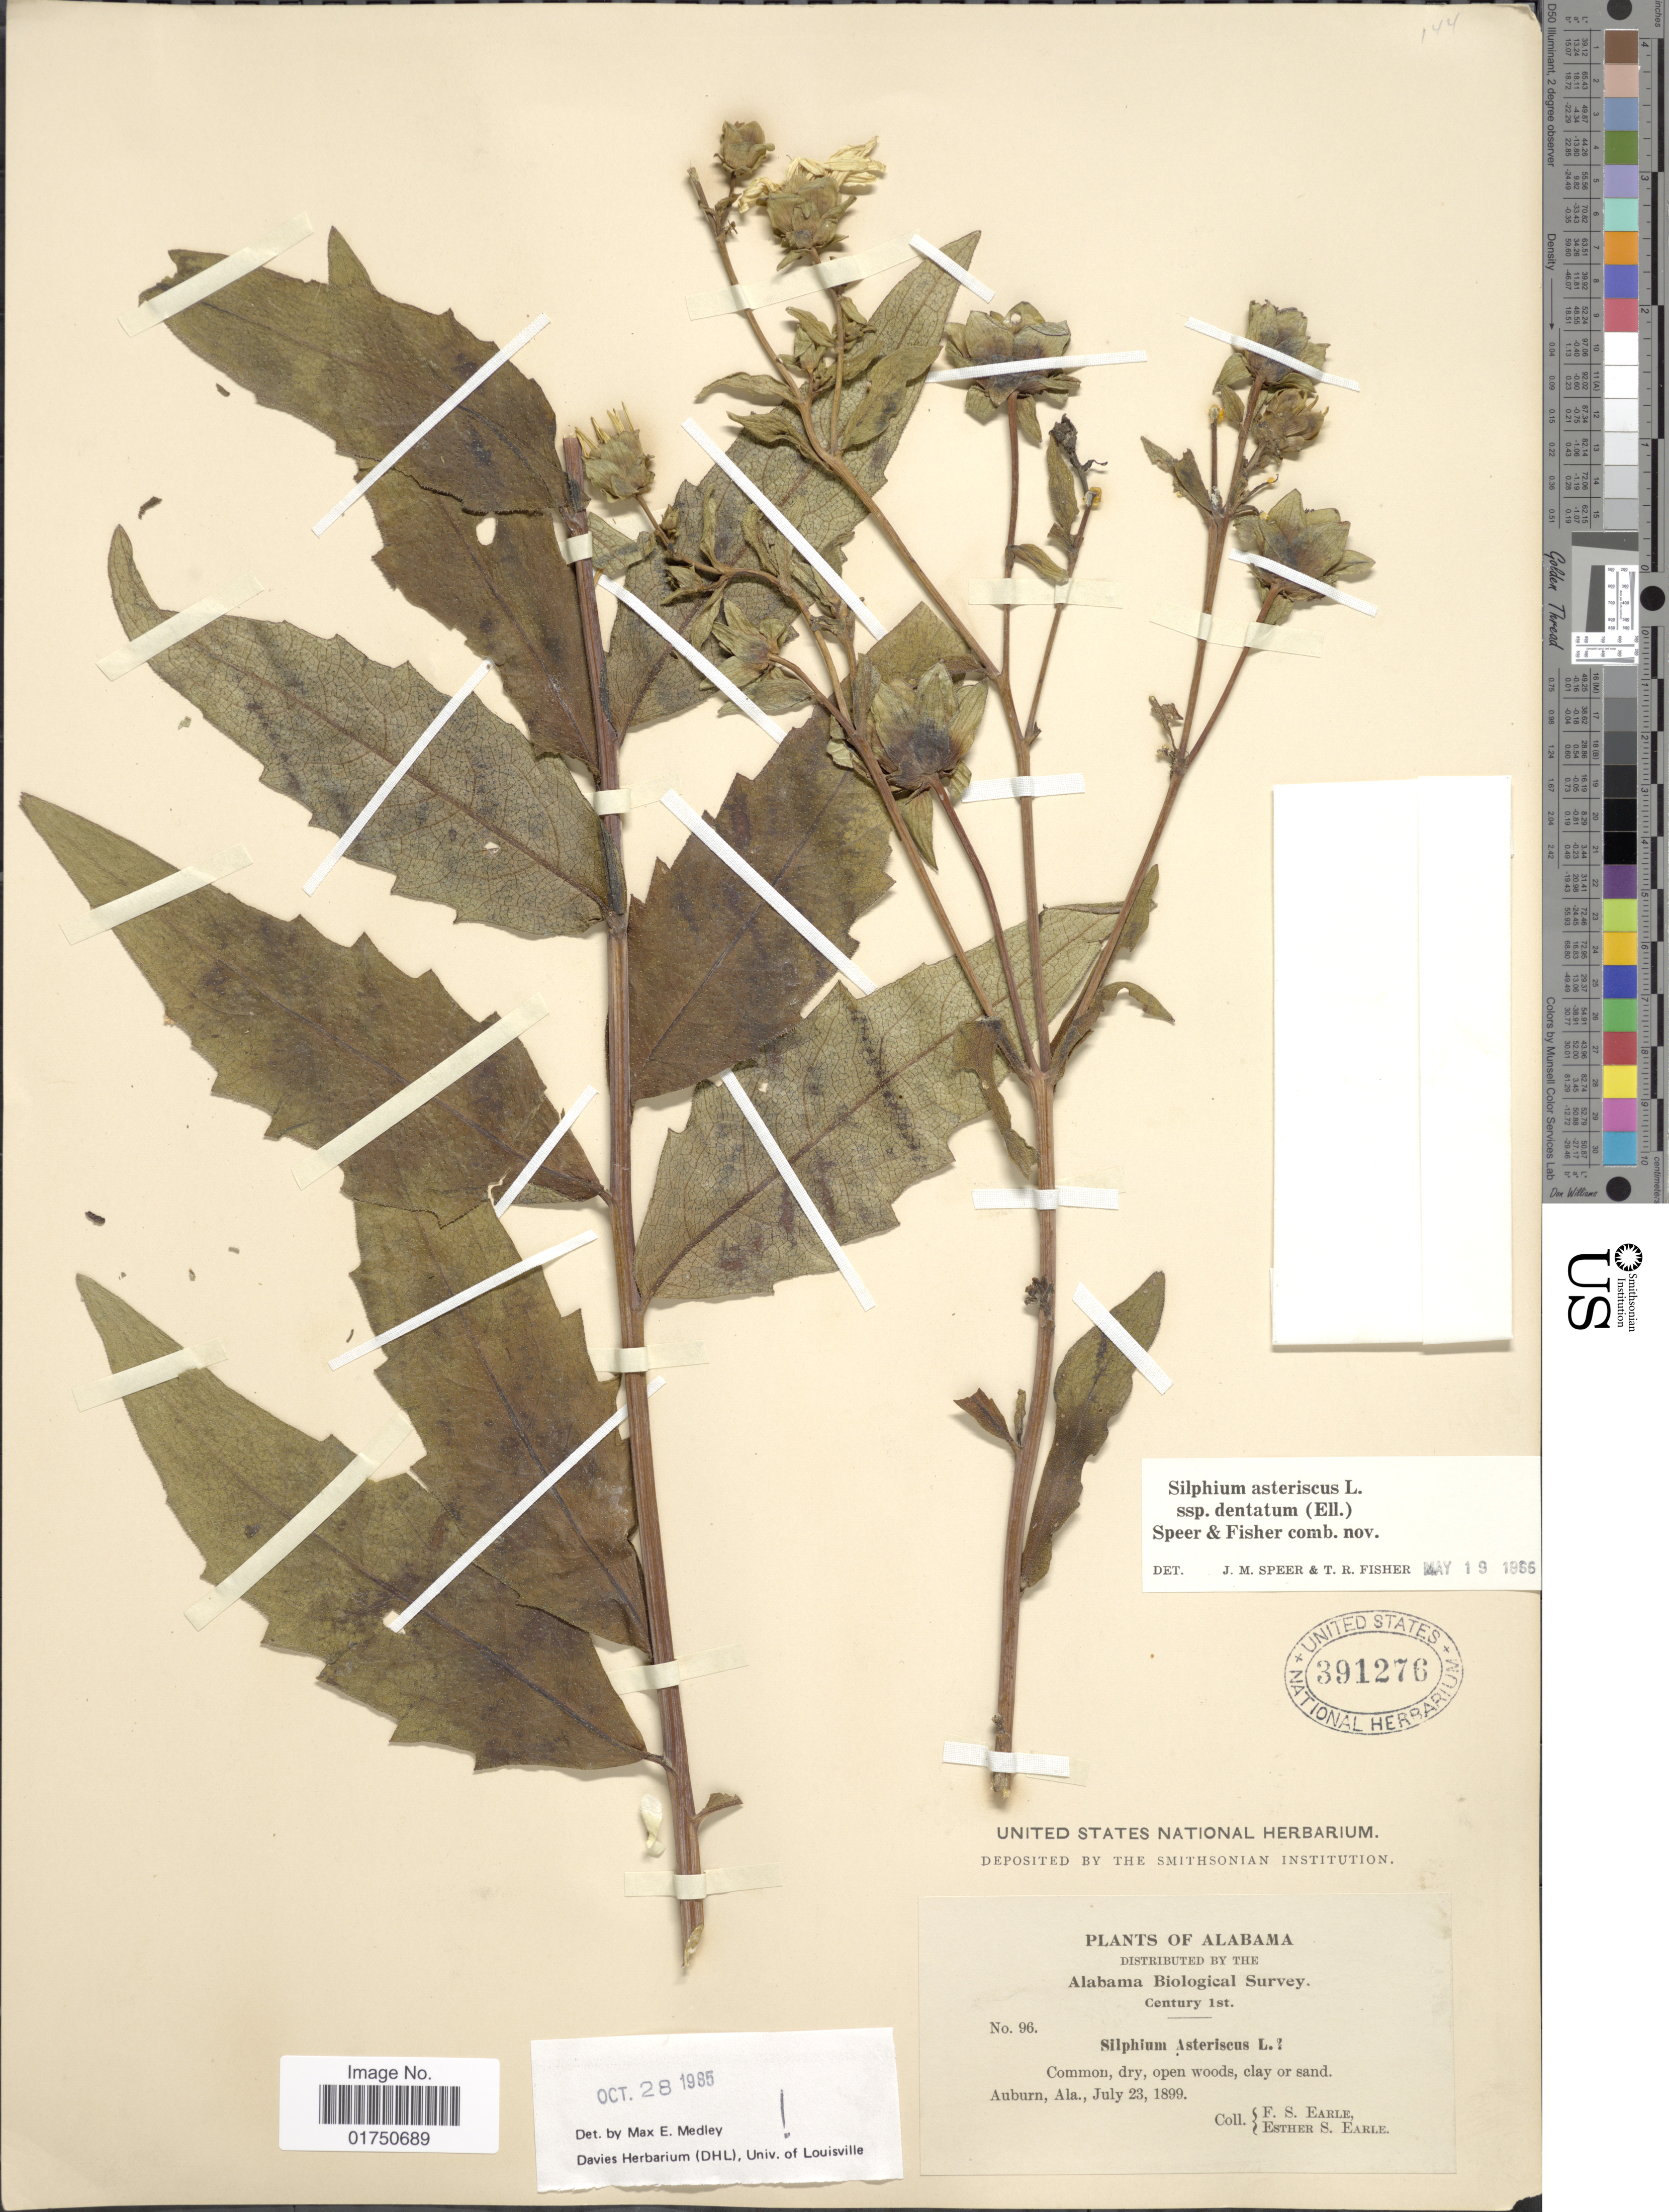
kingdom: Plantae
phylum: Tracheophyta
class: Magnoliopsida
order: Asterales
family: Asteraceae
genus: Silphium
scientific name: Silphium asteriscus var. dentatum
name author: (Elliott) Chapm.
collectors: F. S. Earle & E. S. Earle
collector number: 96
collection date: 1899-07-23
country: United States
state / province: Alabama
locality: Auburn, Ala.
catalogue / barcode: US 391276